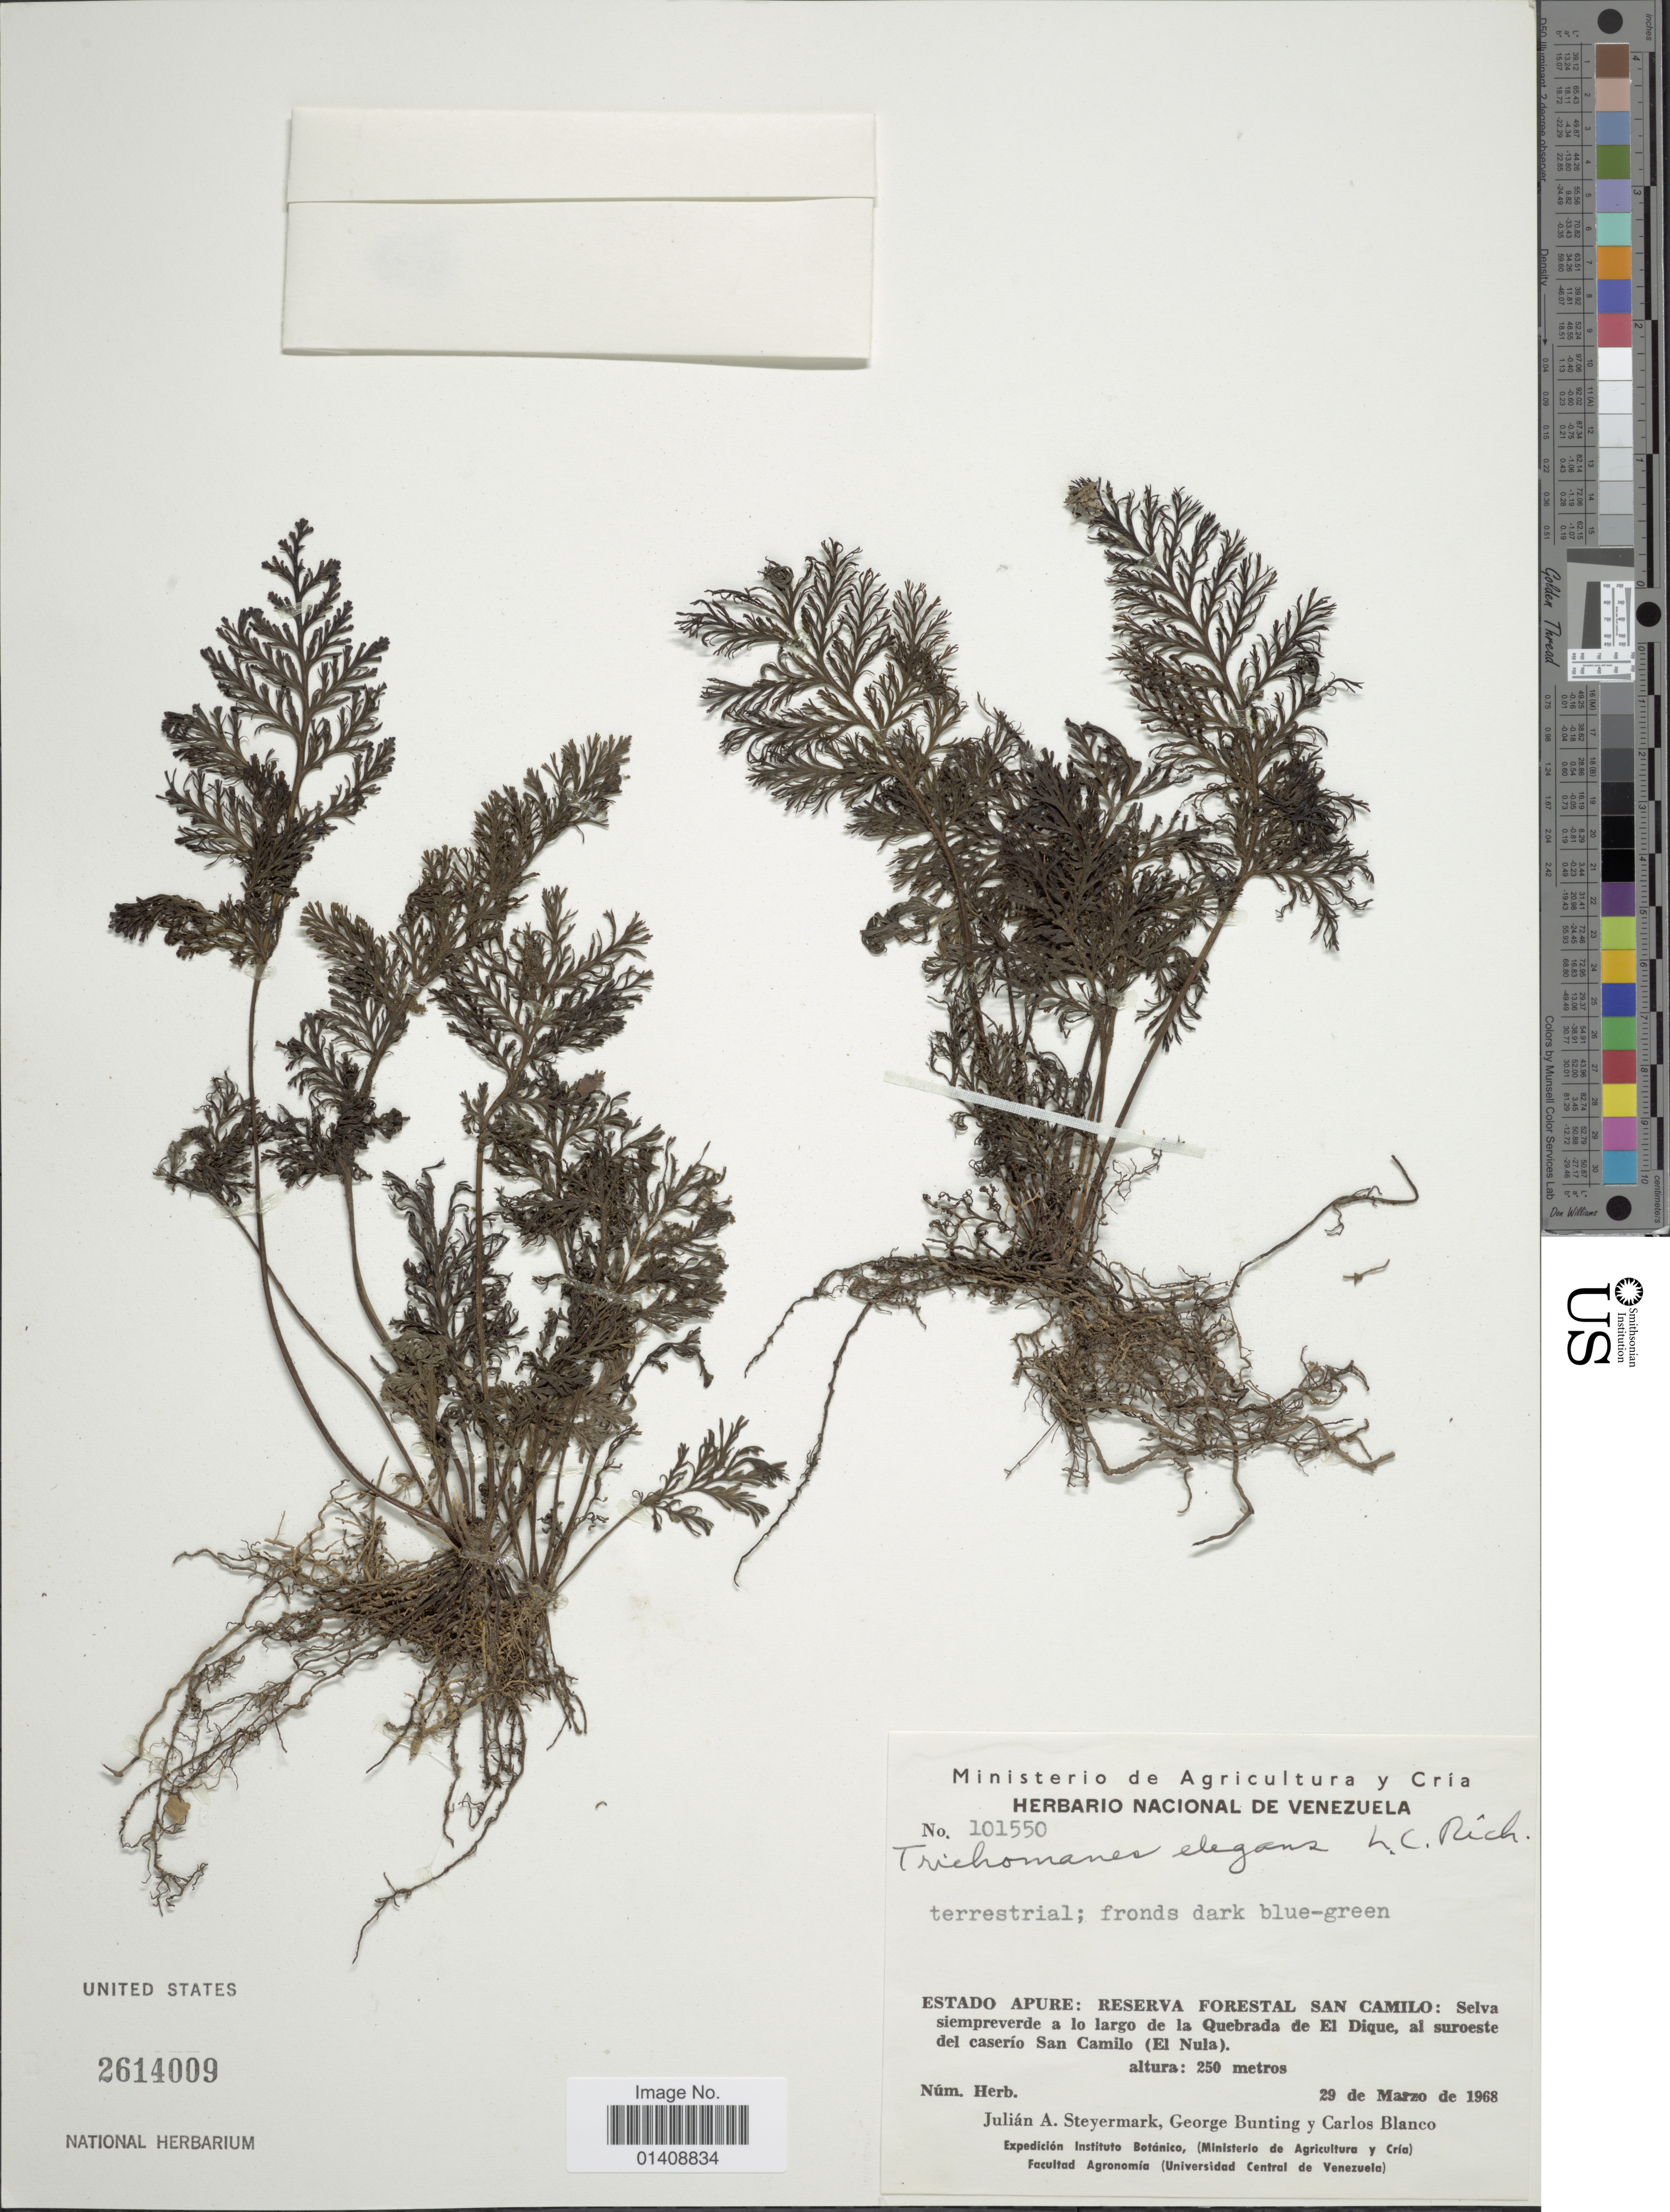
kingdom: Plantae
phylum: Tracheophyta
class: Polypodiopsida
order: Hymenophyllales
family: Hymenophyllaceae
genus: Trichomanes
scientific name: Trichomanes elegans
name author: Rich.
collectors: J. Steyermark, G. S. Bunting & C. A. Blanco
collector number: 101550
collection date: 1968-03-29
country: Venezuela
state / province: Apure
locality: Reserva Forestal San Camilo: Selva siempreverde a lo largo de la Quebrada de El Dique, al suroeste del caserio San Camilo (El Nula).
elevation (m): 250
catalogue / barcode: US 2614009